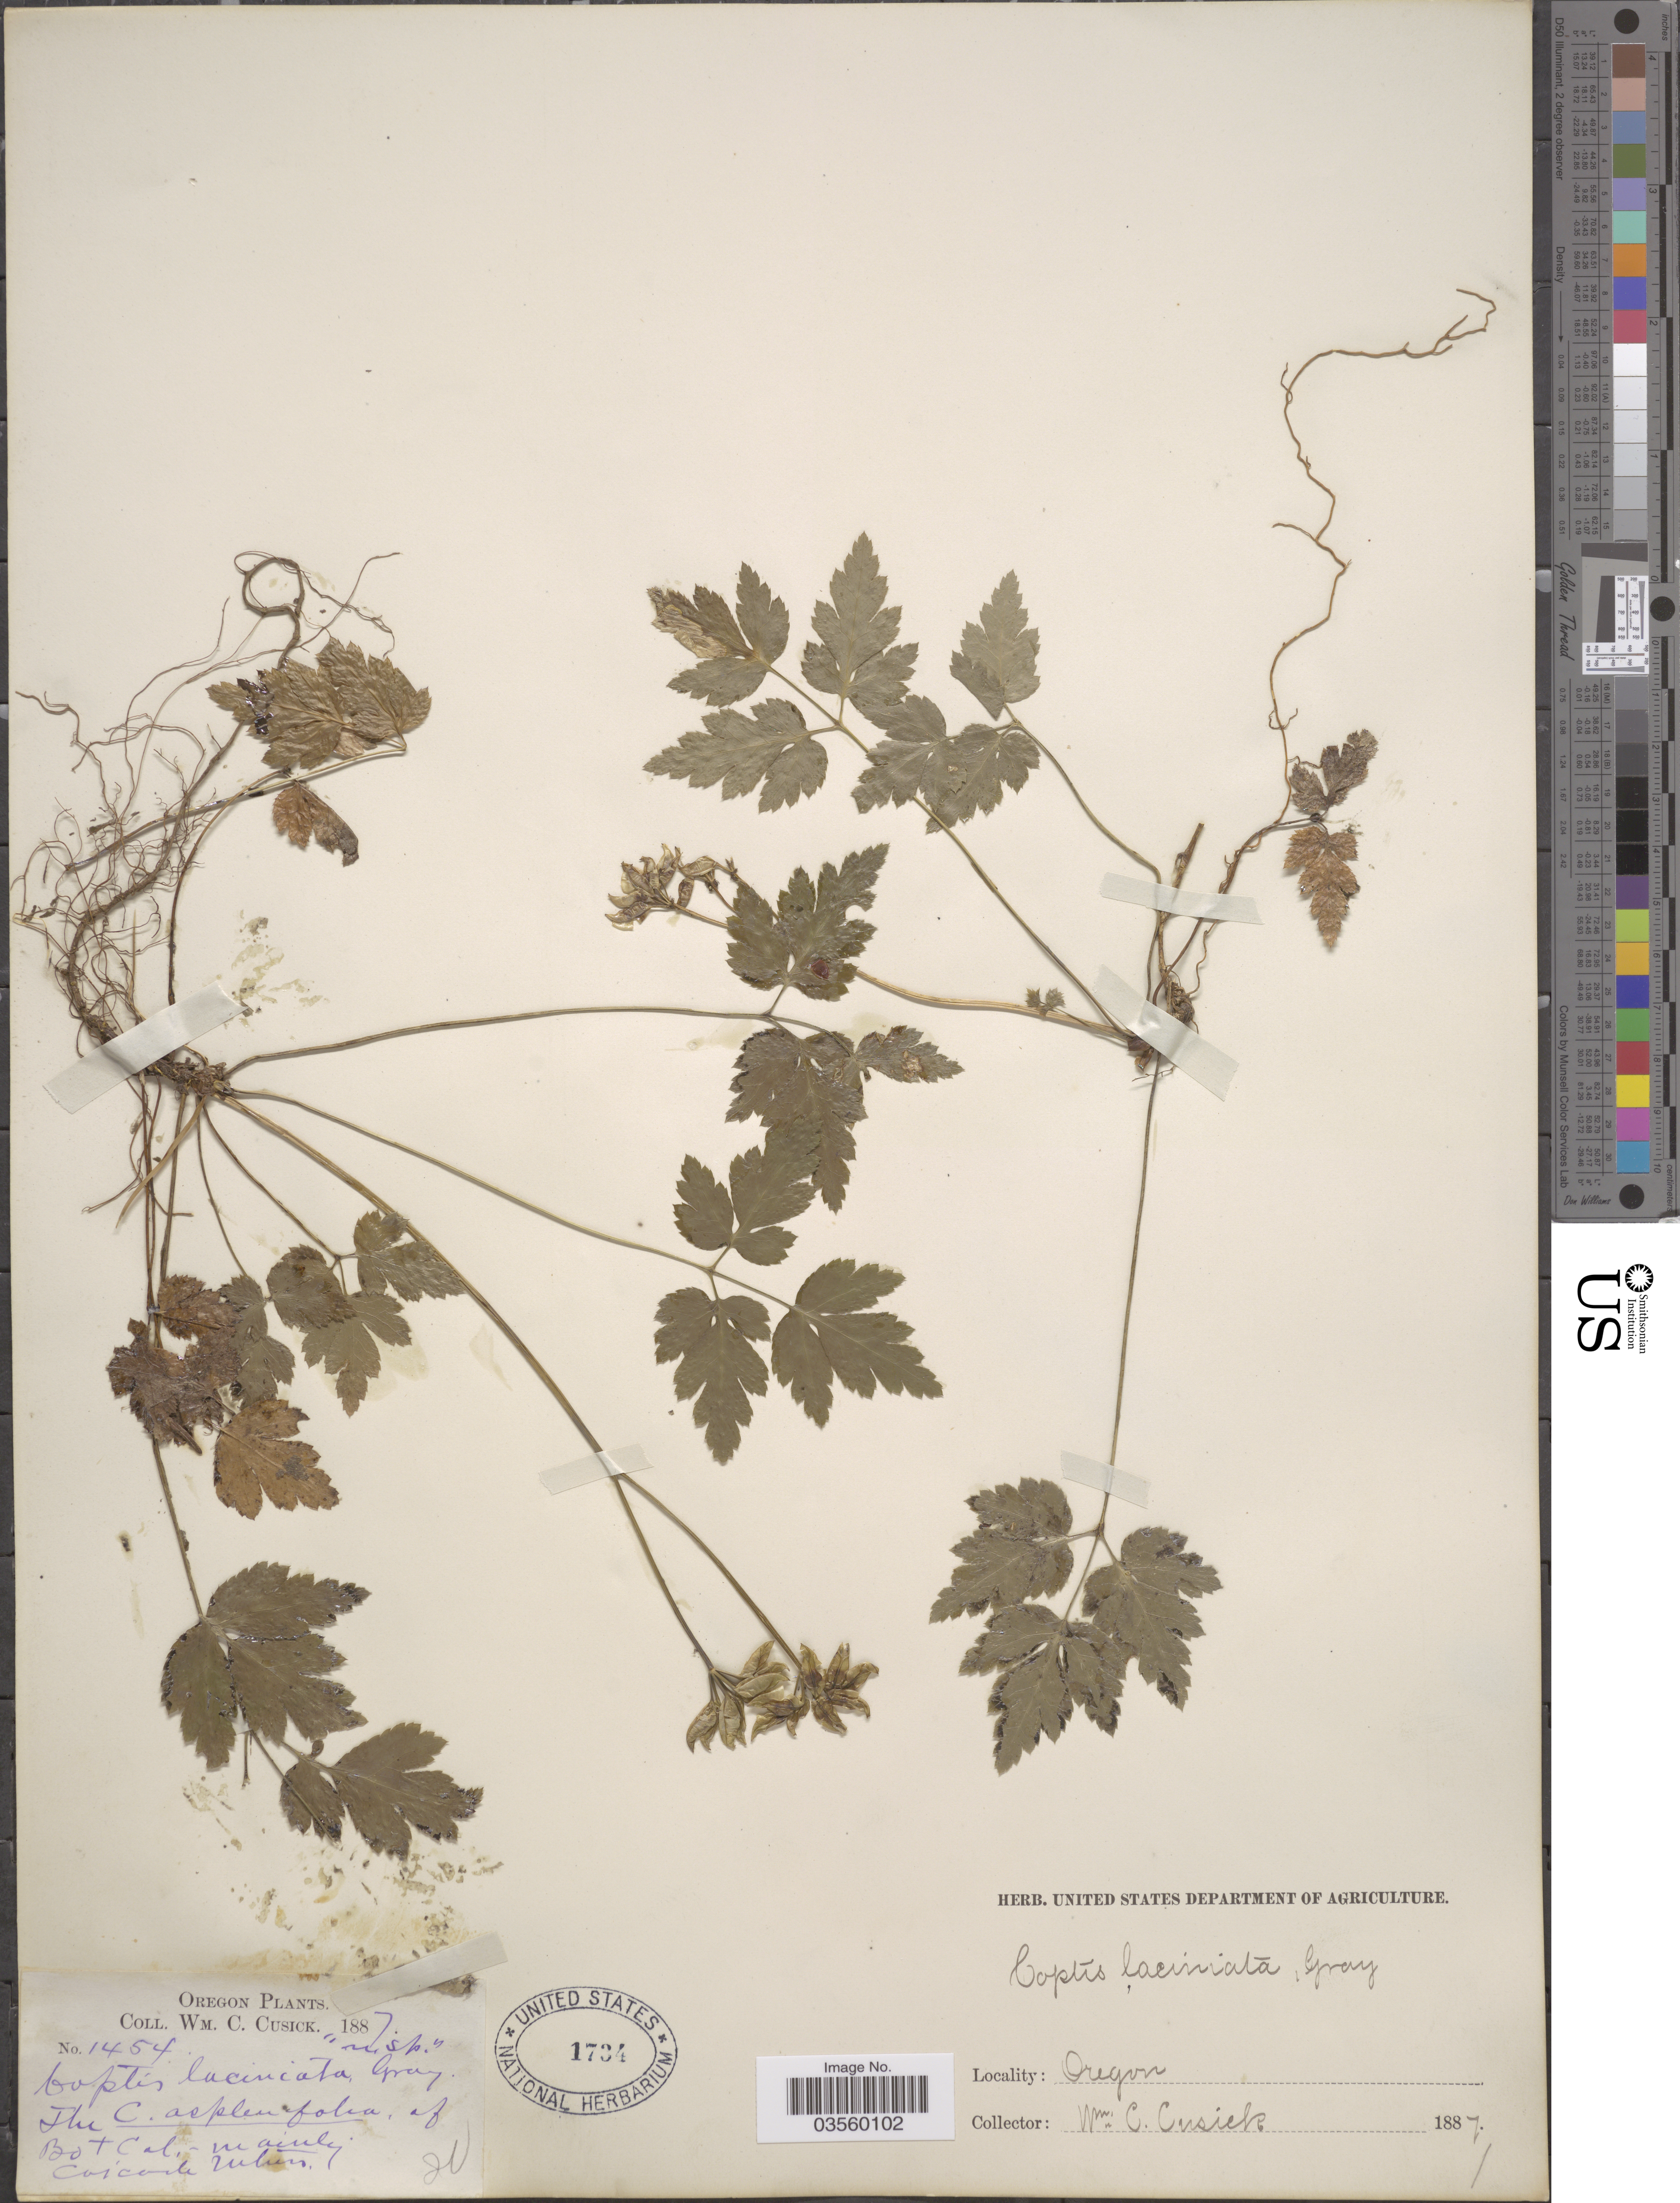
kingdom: Plantae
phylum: Tracheophyta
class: Magnoliopsida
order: Ranunculales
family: Ranunculaceae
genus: Coptis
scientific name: Coptis laciniata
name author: A. Gray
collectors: W. C. Cusick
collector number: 1454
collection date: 1887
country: United States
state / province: Oregon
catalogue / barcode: US 1734